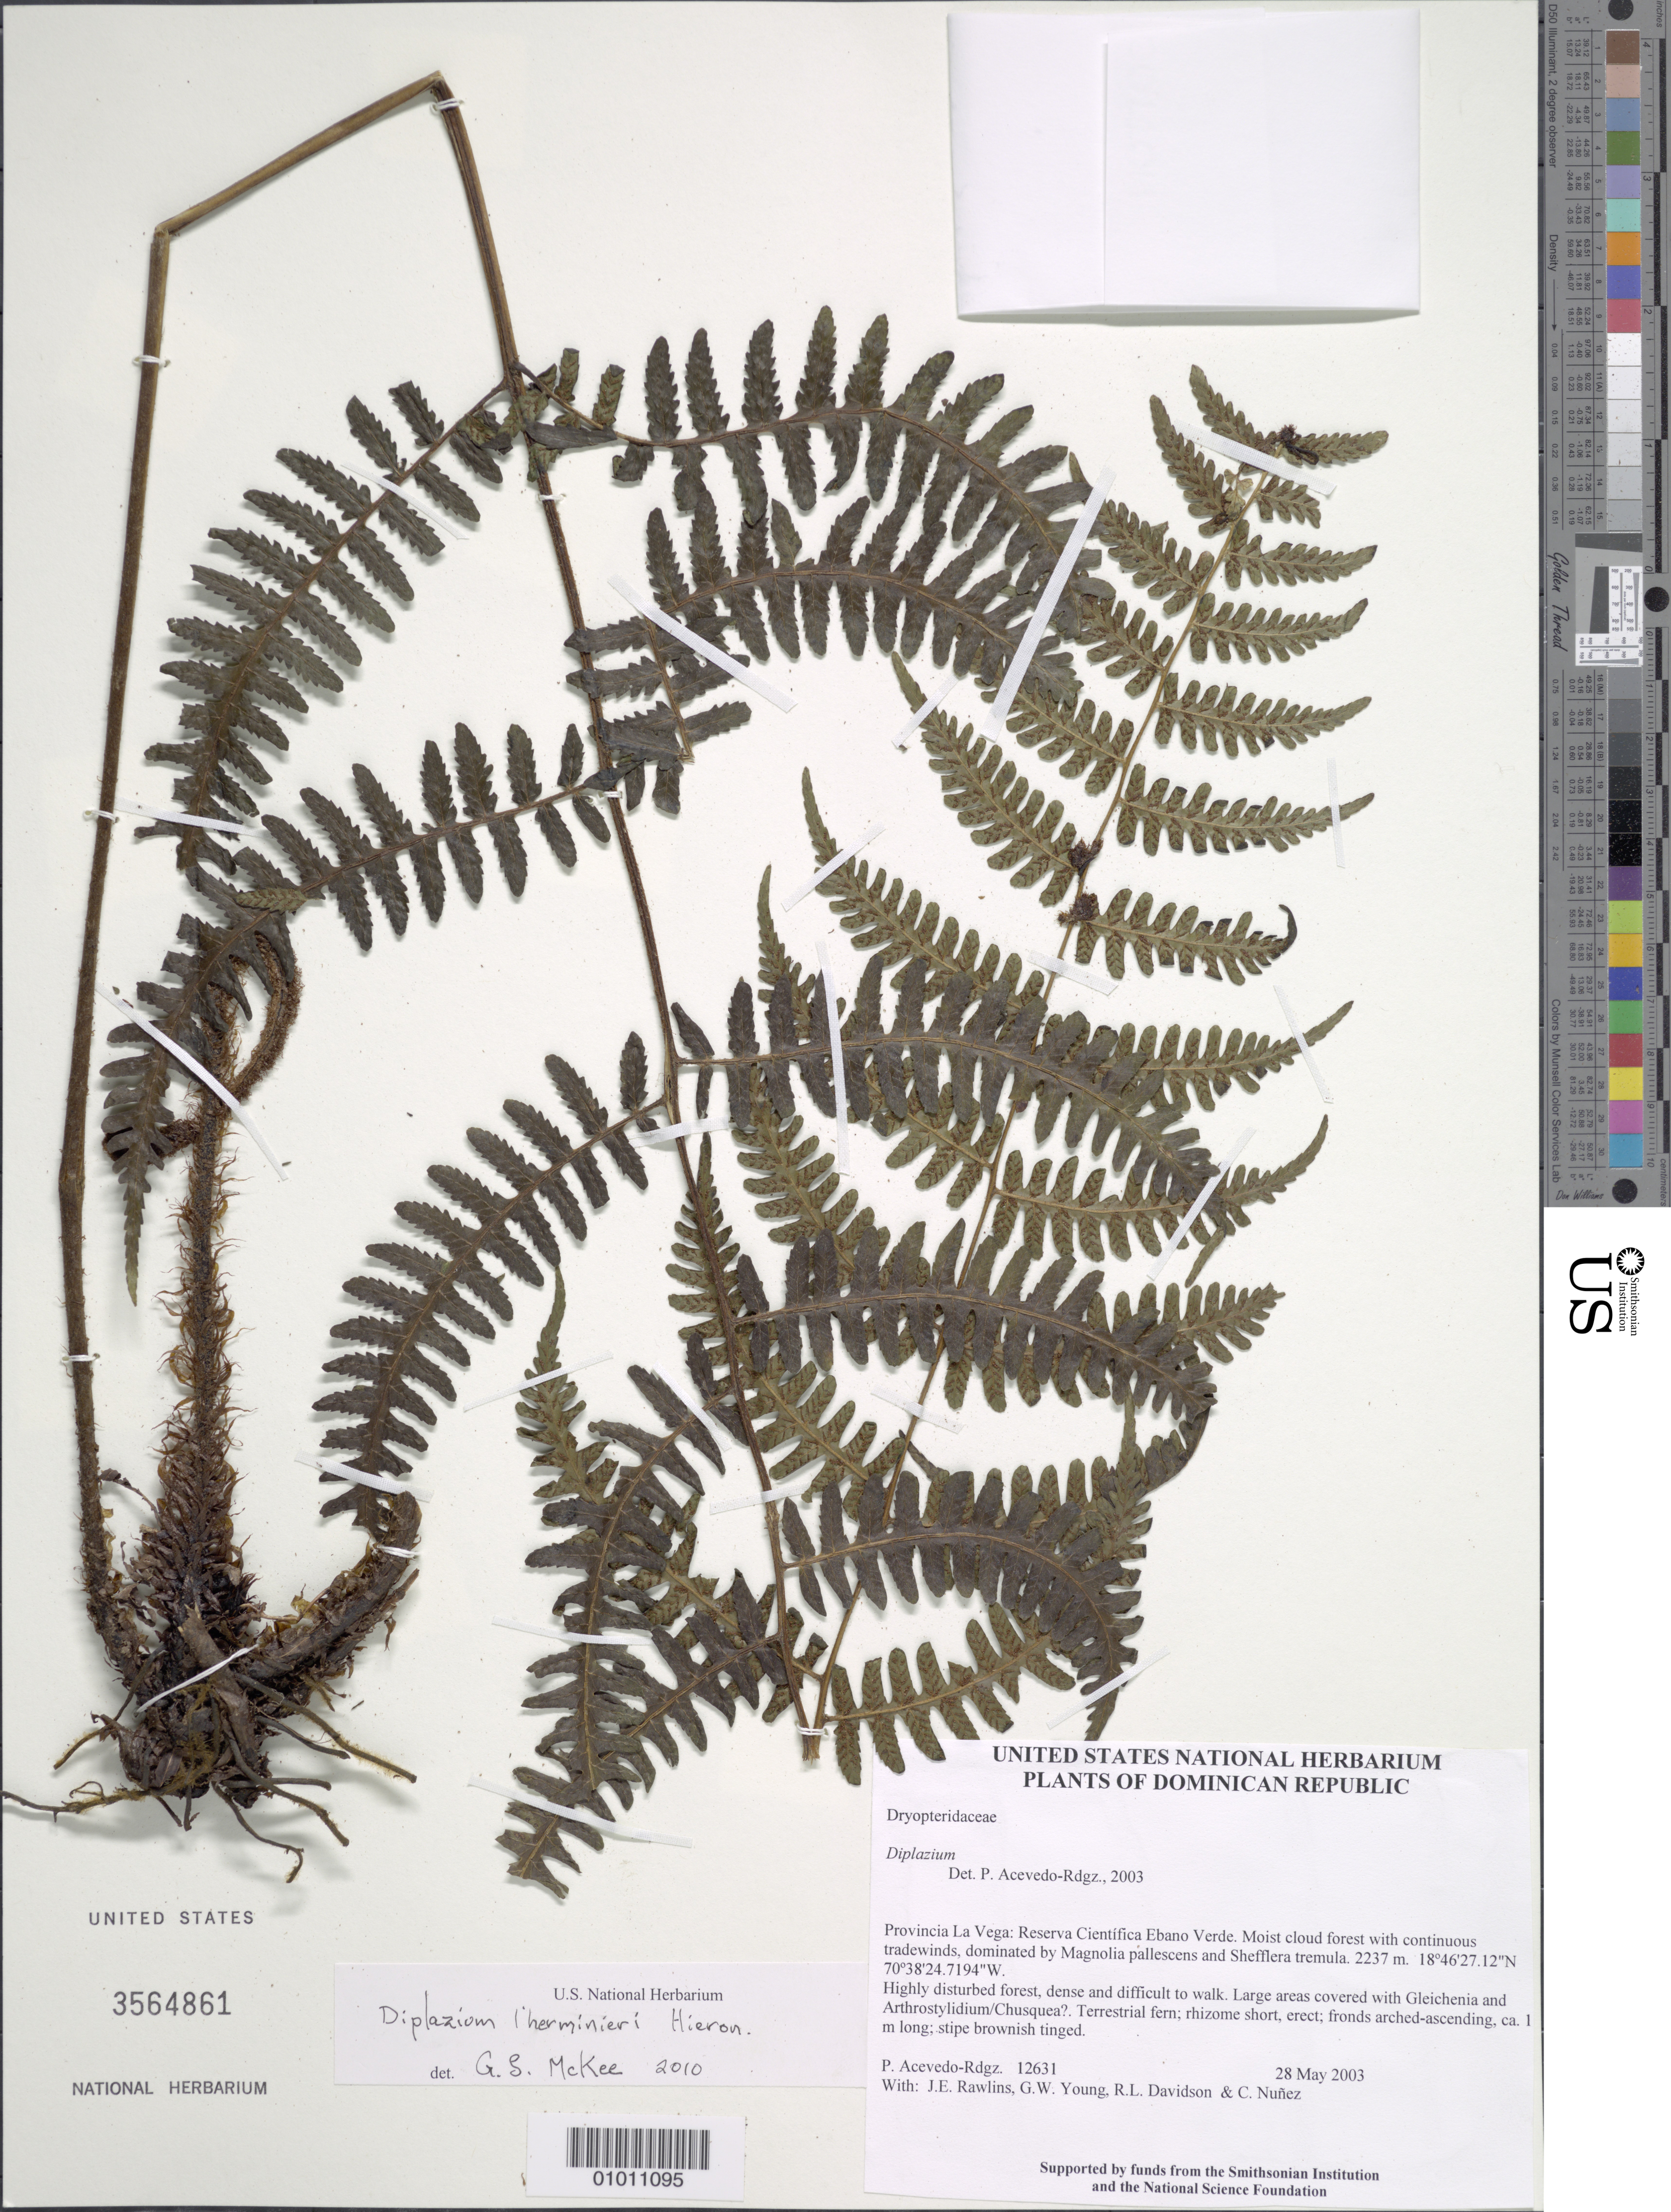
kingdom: Plantae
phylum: Tracheophyta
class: Polypodiopsida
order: Polypodiales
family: Athyriaceae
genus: Diplazium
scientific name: Diplazium lherminieri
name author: Fée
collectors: P. Acevedo-Rodr., J. Rawlins, G. Young, R. Davidson & C. Nunez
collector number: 12631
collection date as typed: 28 May 2003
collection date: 2003-05-28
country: Dominican Republic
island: Hispaniola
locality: Provincia La Vega: Reserva Científica Ebano Verde. Moist cloud forest with continuous tradewinds, dominated by Magnolia pallescens and Shefflera tremula.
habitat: Highly disturbed forest, dense and difficult to walk. Large areas covered with Gleichenia and Arthrostylidium/Chusquea?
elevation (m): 2237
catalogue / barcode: US 3564861